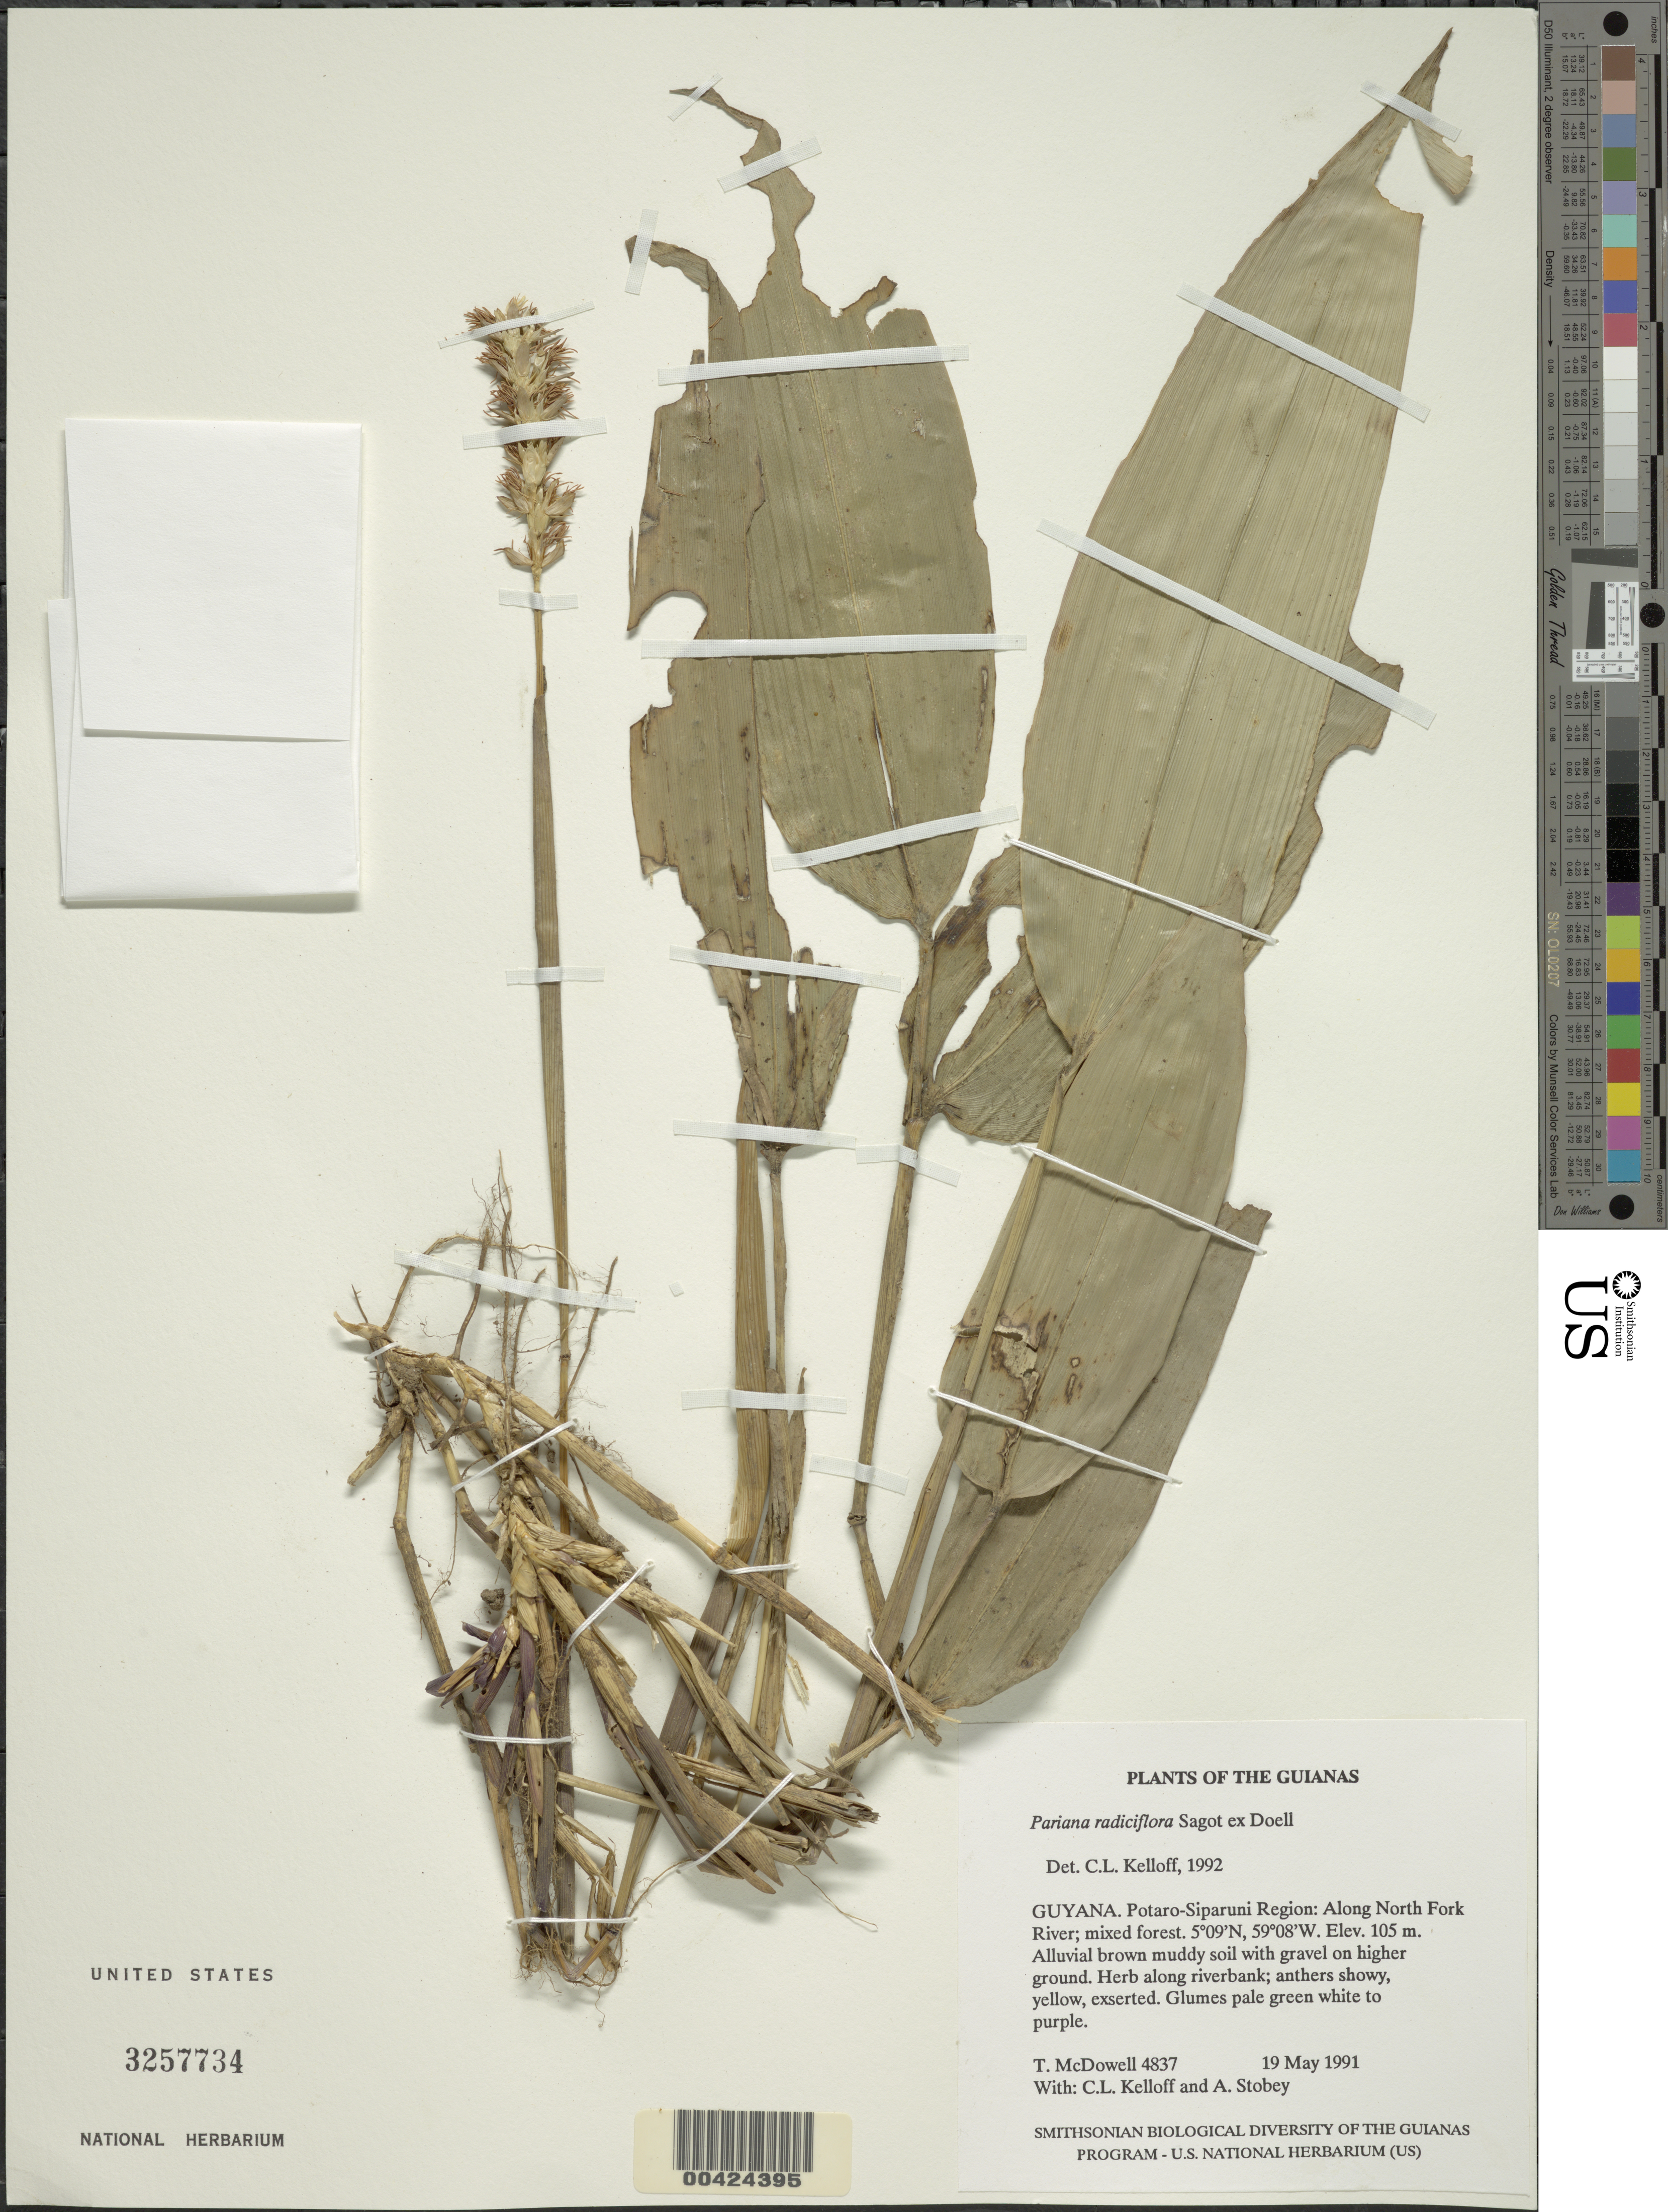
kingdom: Plantae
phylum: Tracheophyta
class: Liliopsida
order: Poales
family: Poaceae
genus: Pariana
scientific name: Pariana radiciflora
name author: Sagot ex Döll in Mart.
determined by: Kelloff, Carol L., (US), Smithsonian Institution - National Museum of Natural History (UNITED STATES)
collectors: T. Mcdowell, C. L. Kelloff & A. Stobey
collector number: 4837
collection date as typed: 19 May 1991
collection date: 1991-05-19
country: Guyana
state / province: Potaro-Siparuni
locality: North fork river, along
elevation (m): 105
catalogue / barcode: US 3257734